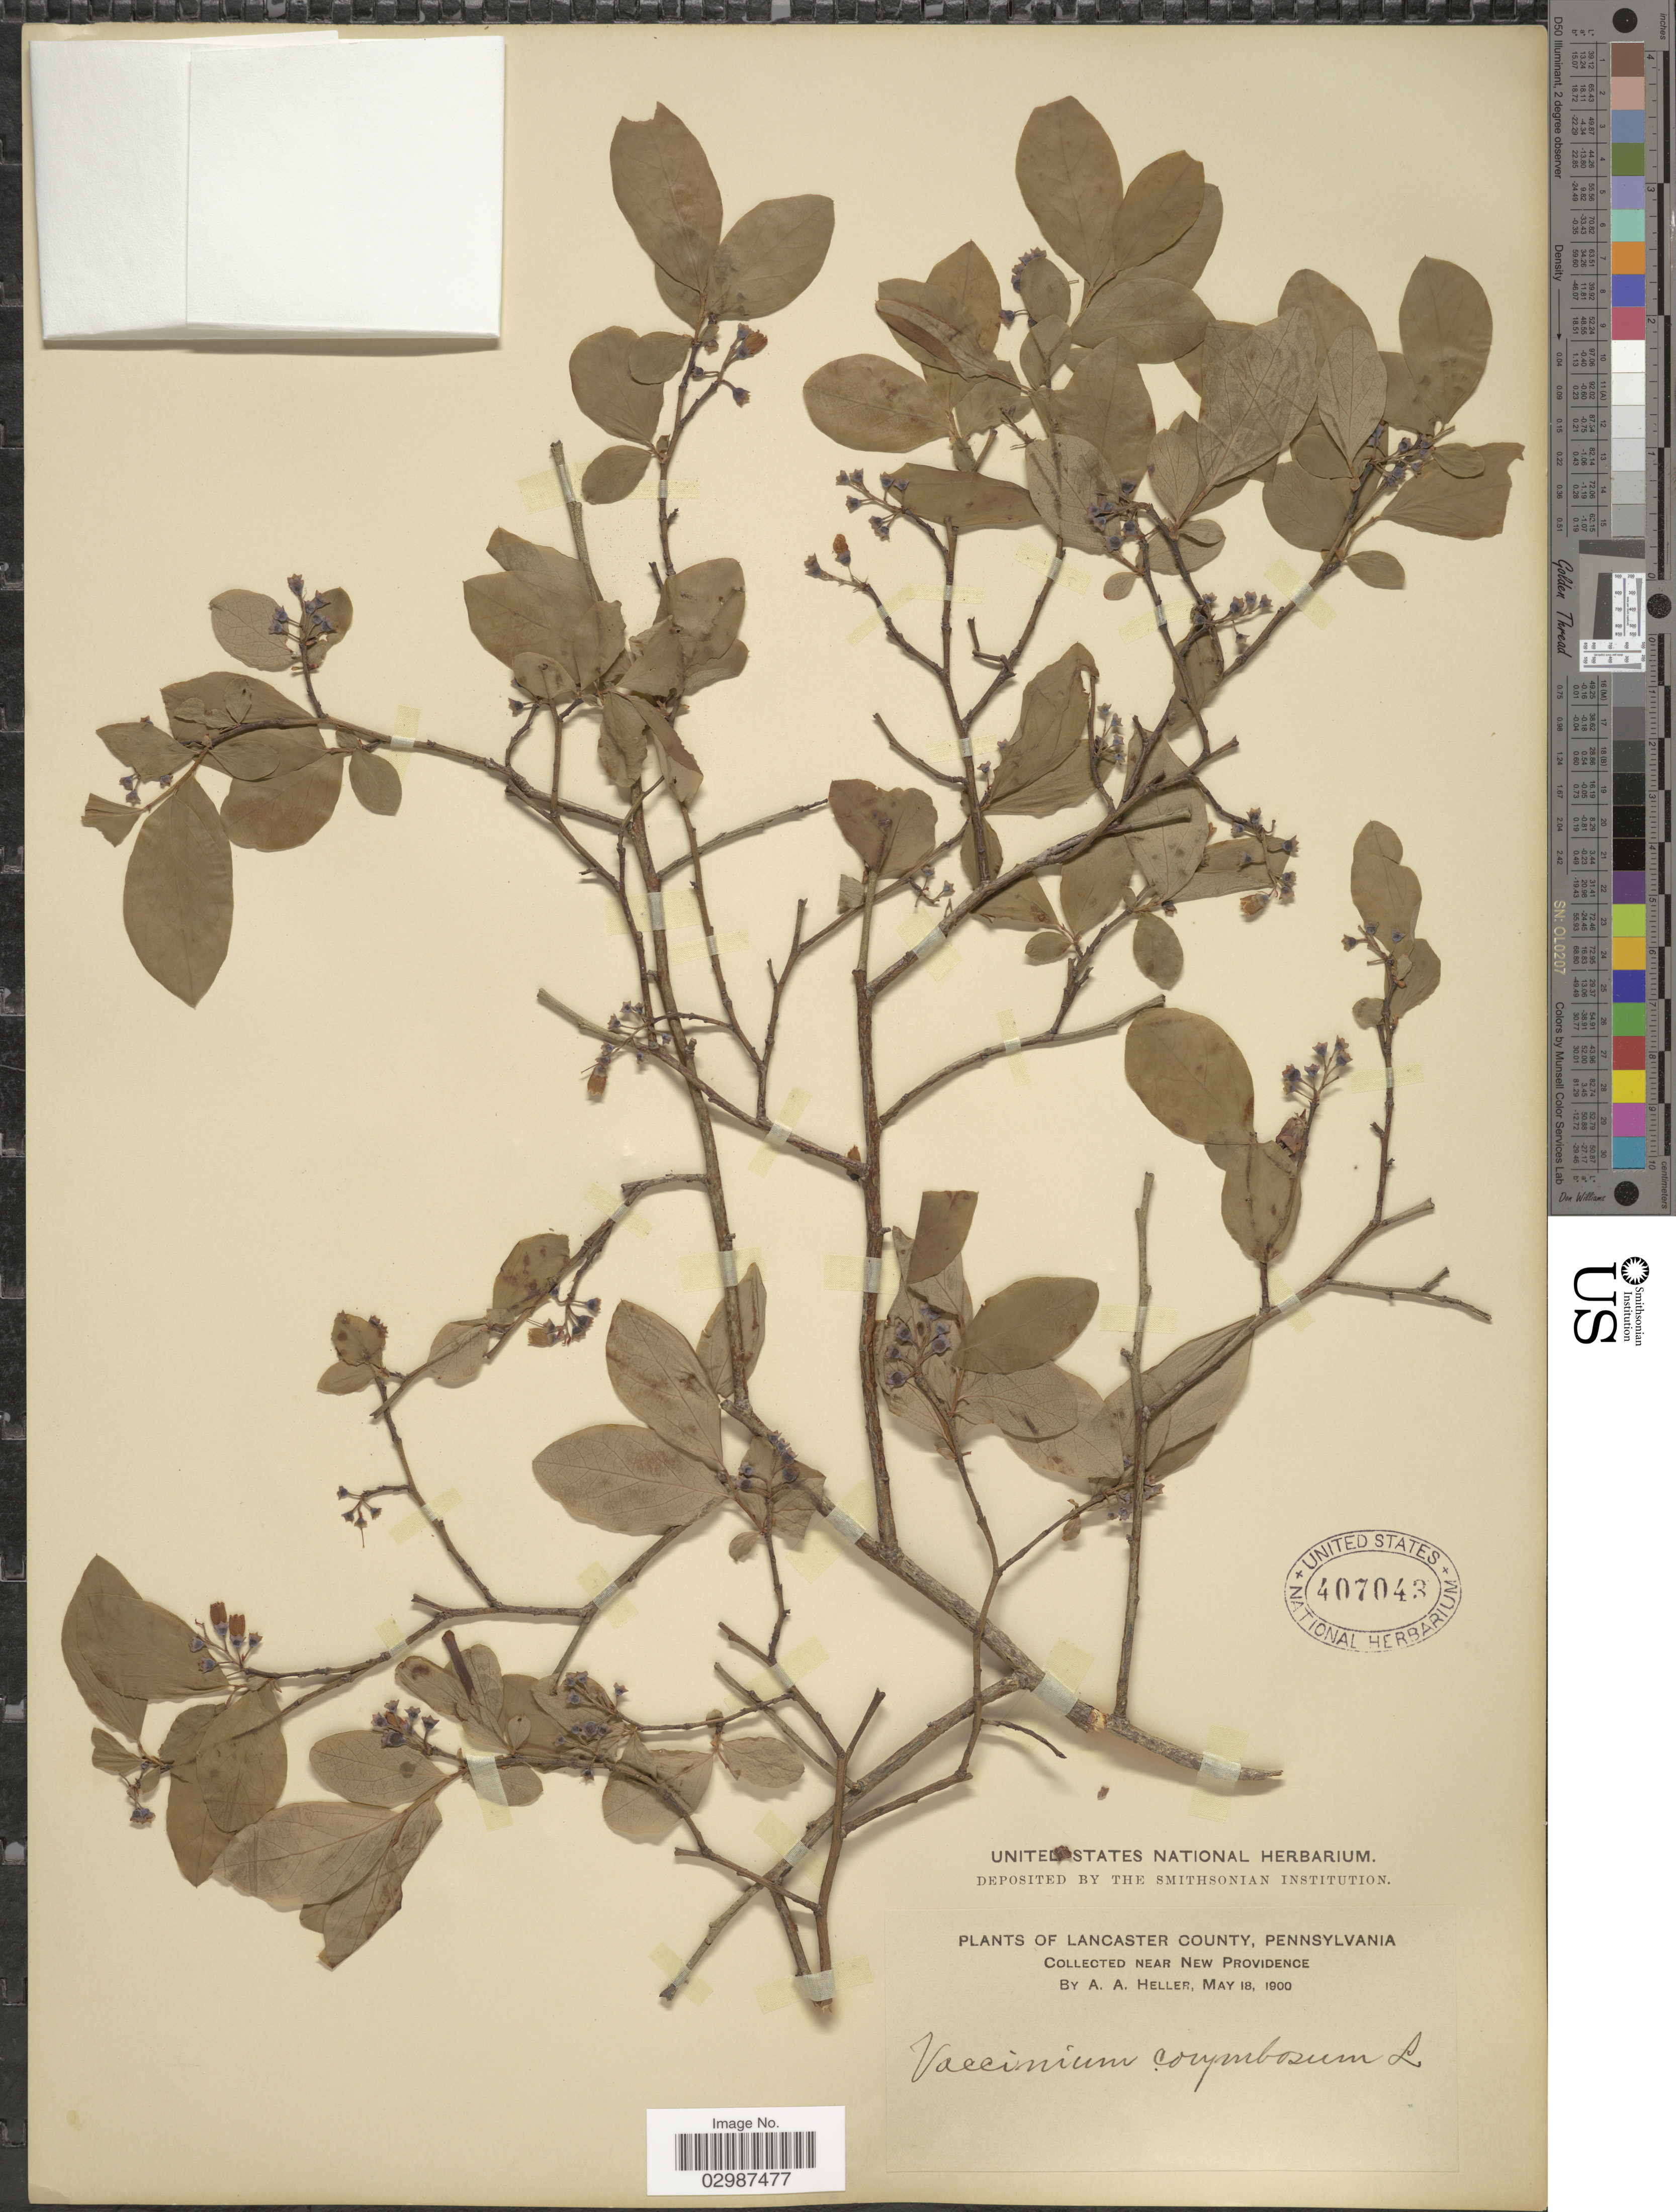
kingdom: Plantae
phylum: Tracheophyta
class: Magnoliopsida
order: Ericales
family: Ericaceae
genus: Vaccinium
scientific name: Vaccinium caesariense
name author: Mack.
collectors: A. A. Heller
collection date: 1900-05-18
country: United States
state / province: Pennsylvania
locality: Lancaster County. Near New Providence.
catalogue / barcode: US 407043